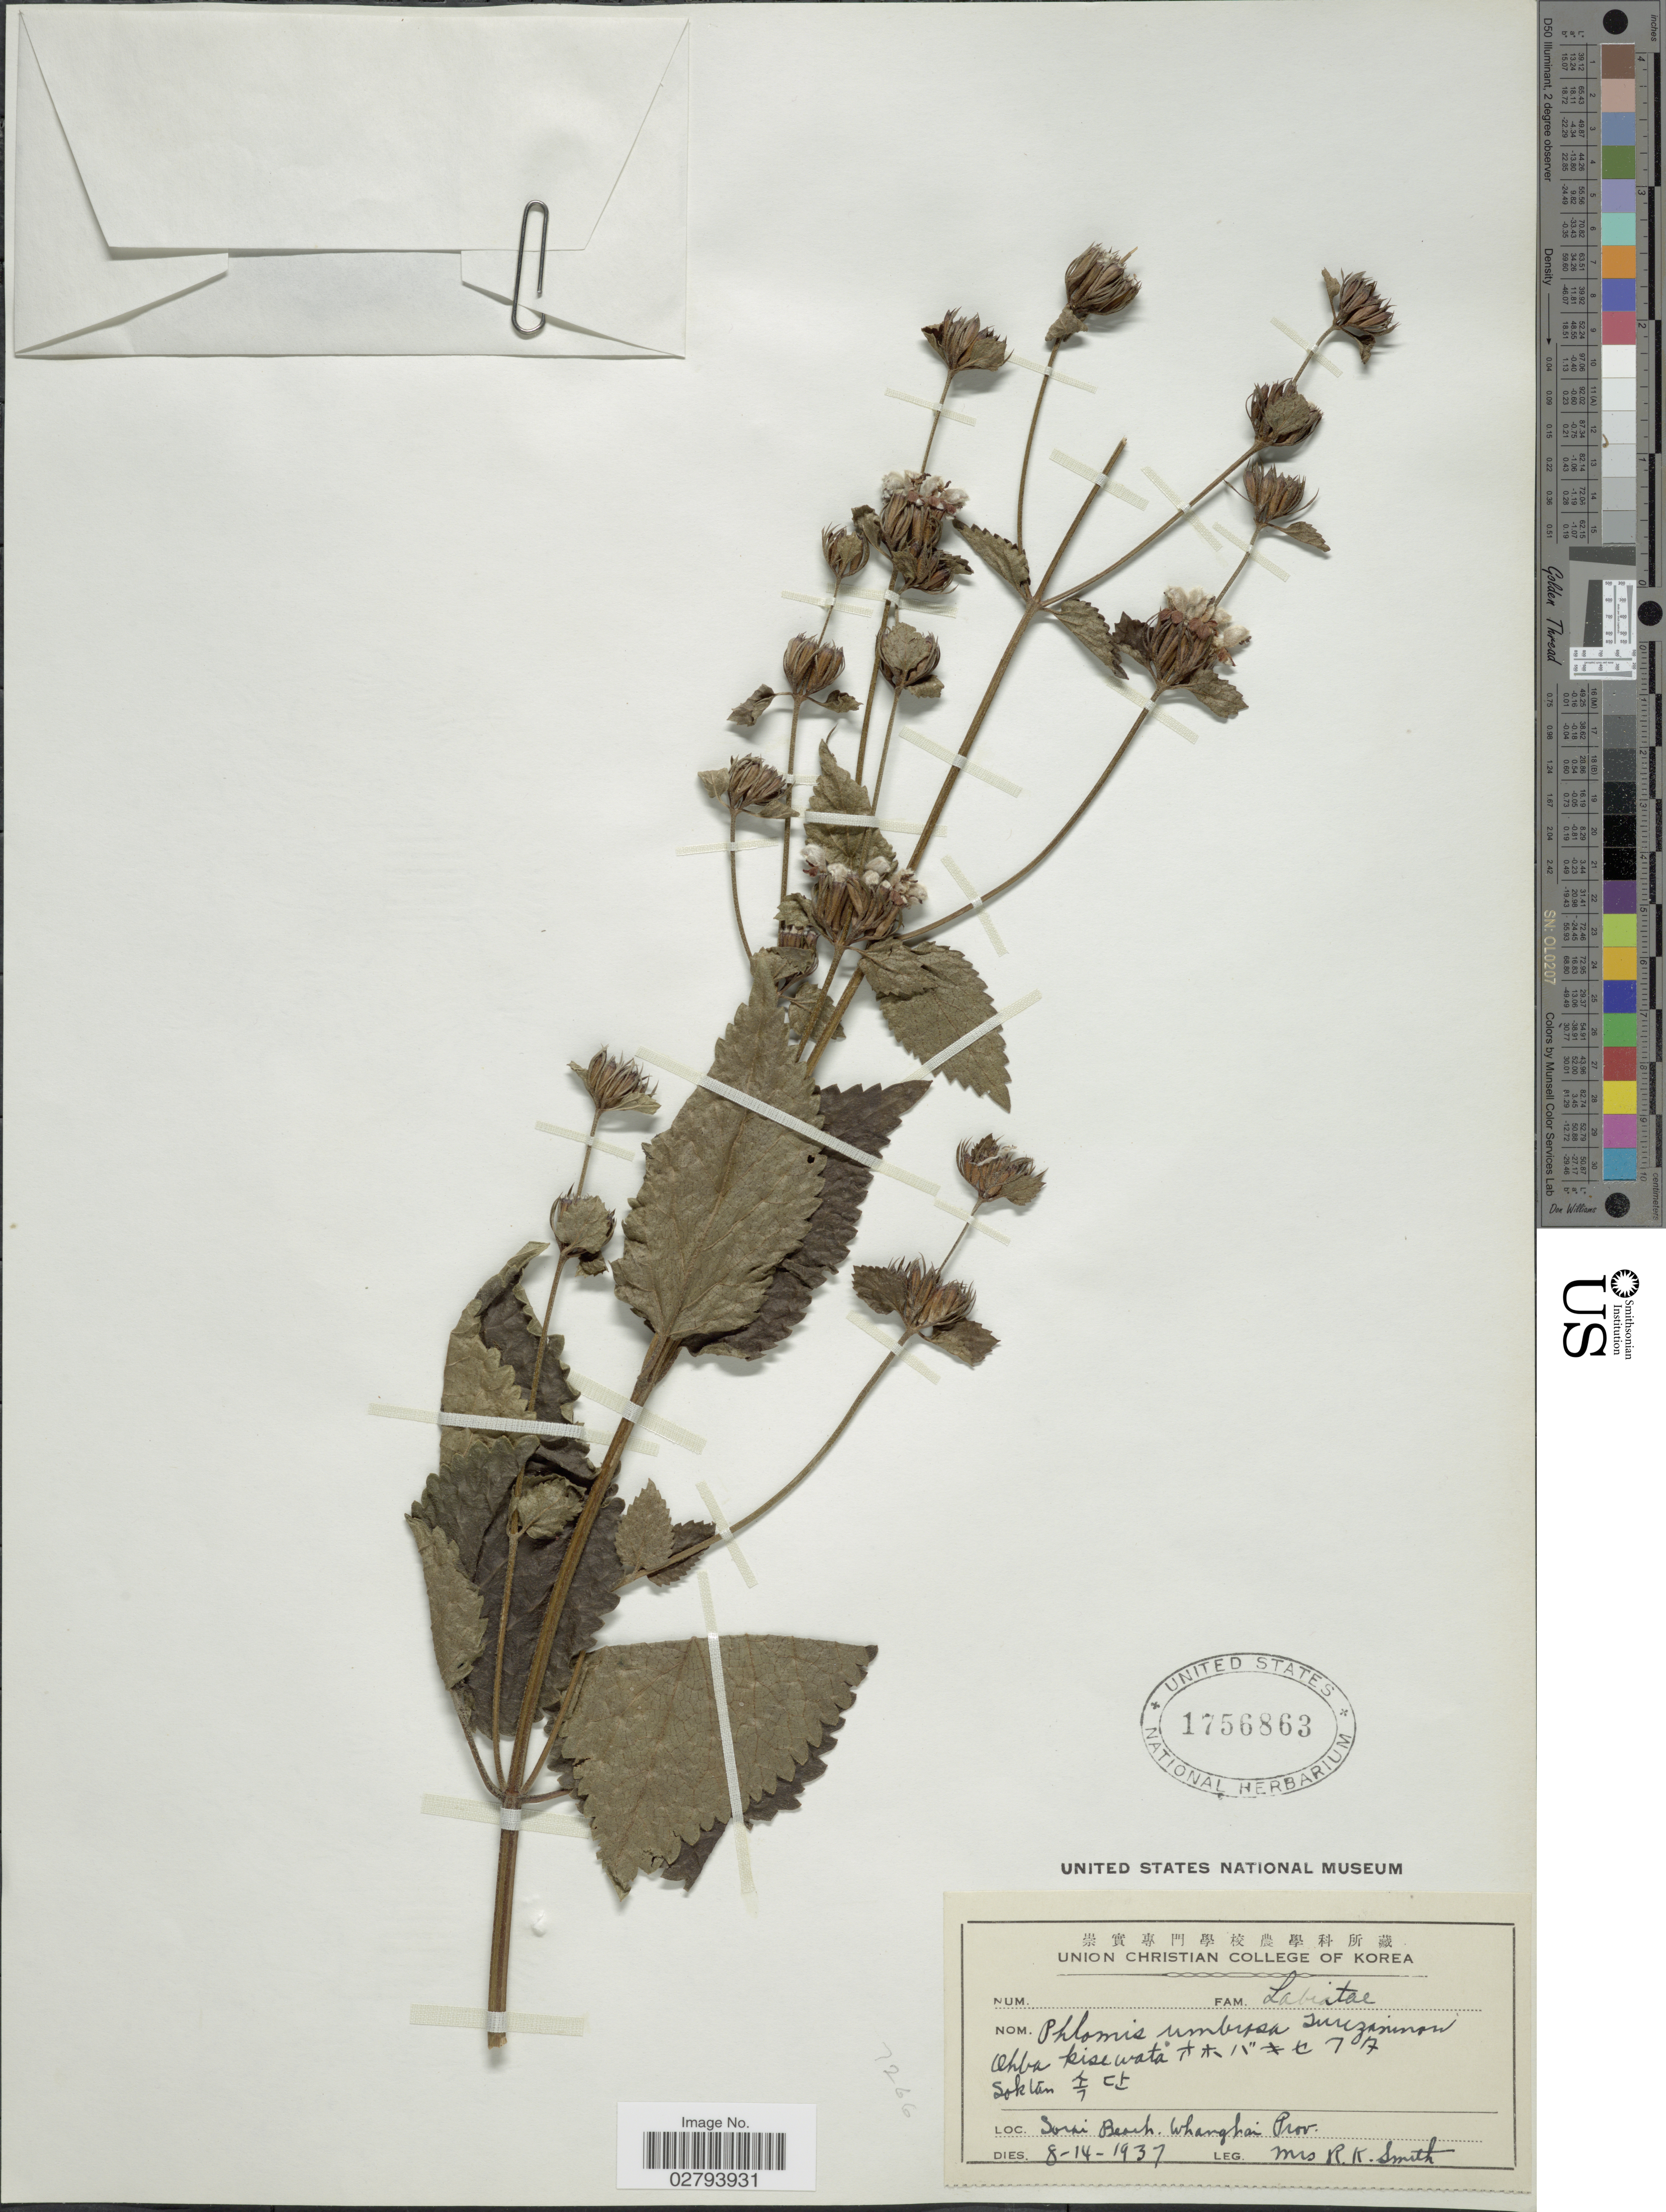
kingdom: Plantae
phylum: Tracheophyta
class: Magnoliopsida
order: Lamiales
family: Lamiaceae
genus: Phlomoides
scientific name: Phlomoides umbrosa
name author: (Turcz.) Kamelin & Makhm.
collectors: Mrs. R. K. Smith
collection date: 1937-08-14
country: North Korea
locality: Sorai Beach, Whanghai Prov.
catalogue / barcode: US 1756863